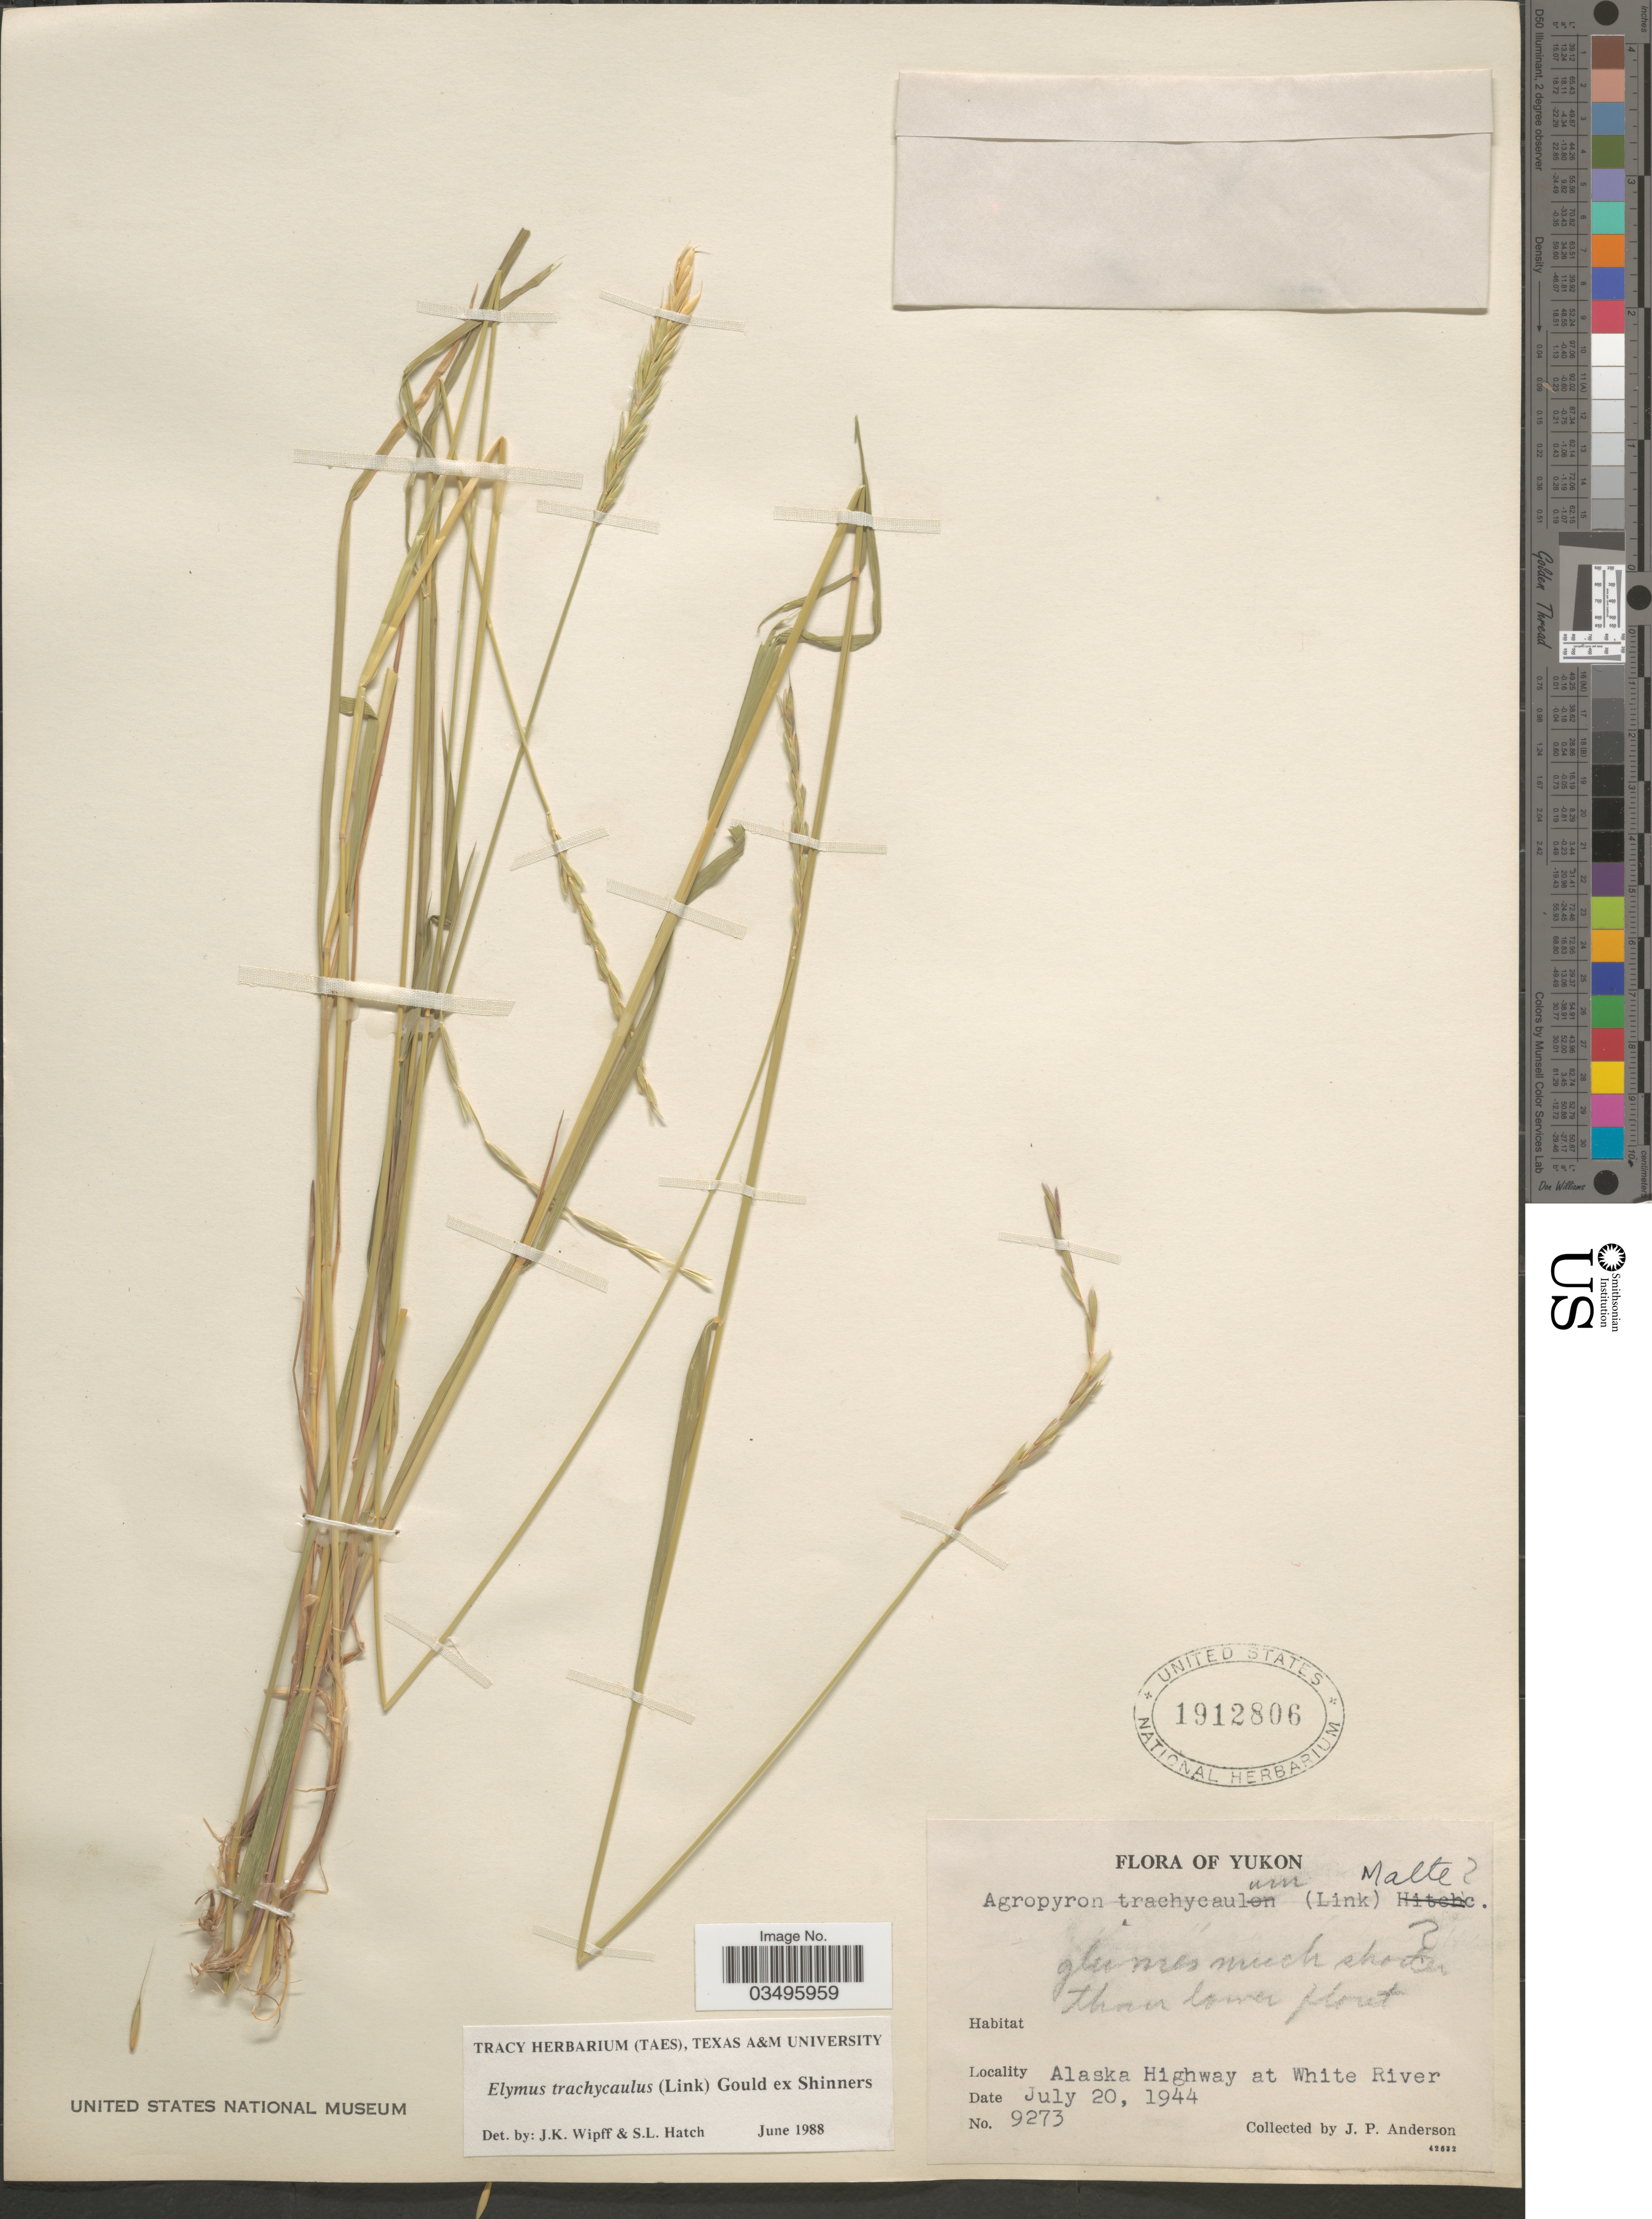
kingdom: Plantae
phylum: Tracheophyta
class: Liliopsida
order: Poales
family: Poaceae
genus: Elymus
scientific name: Elymus trachycaulus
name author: (Link) Gould ex Shinners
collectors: J. P. Anderson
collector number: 9273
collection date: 1944-07-20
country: Canada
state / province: Yukon Territory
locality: Yukon. Alaska Highway at White River.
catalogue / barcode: US 1912806